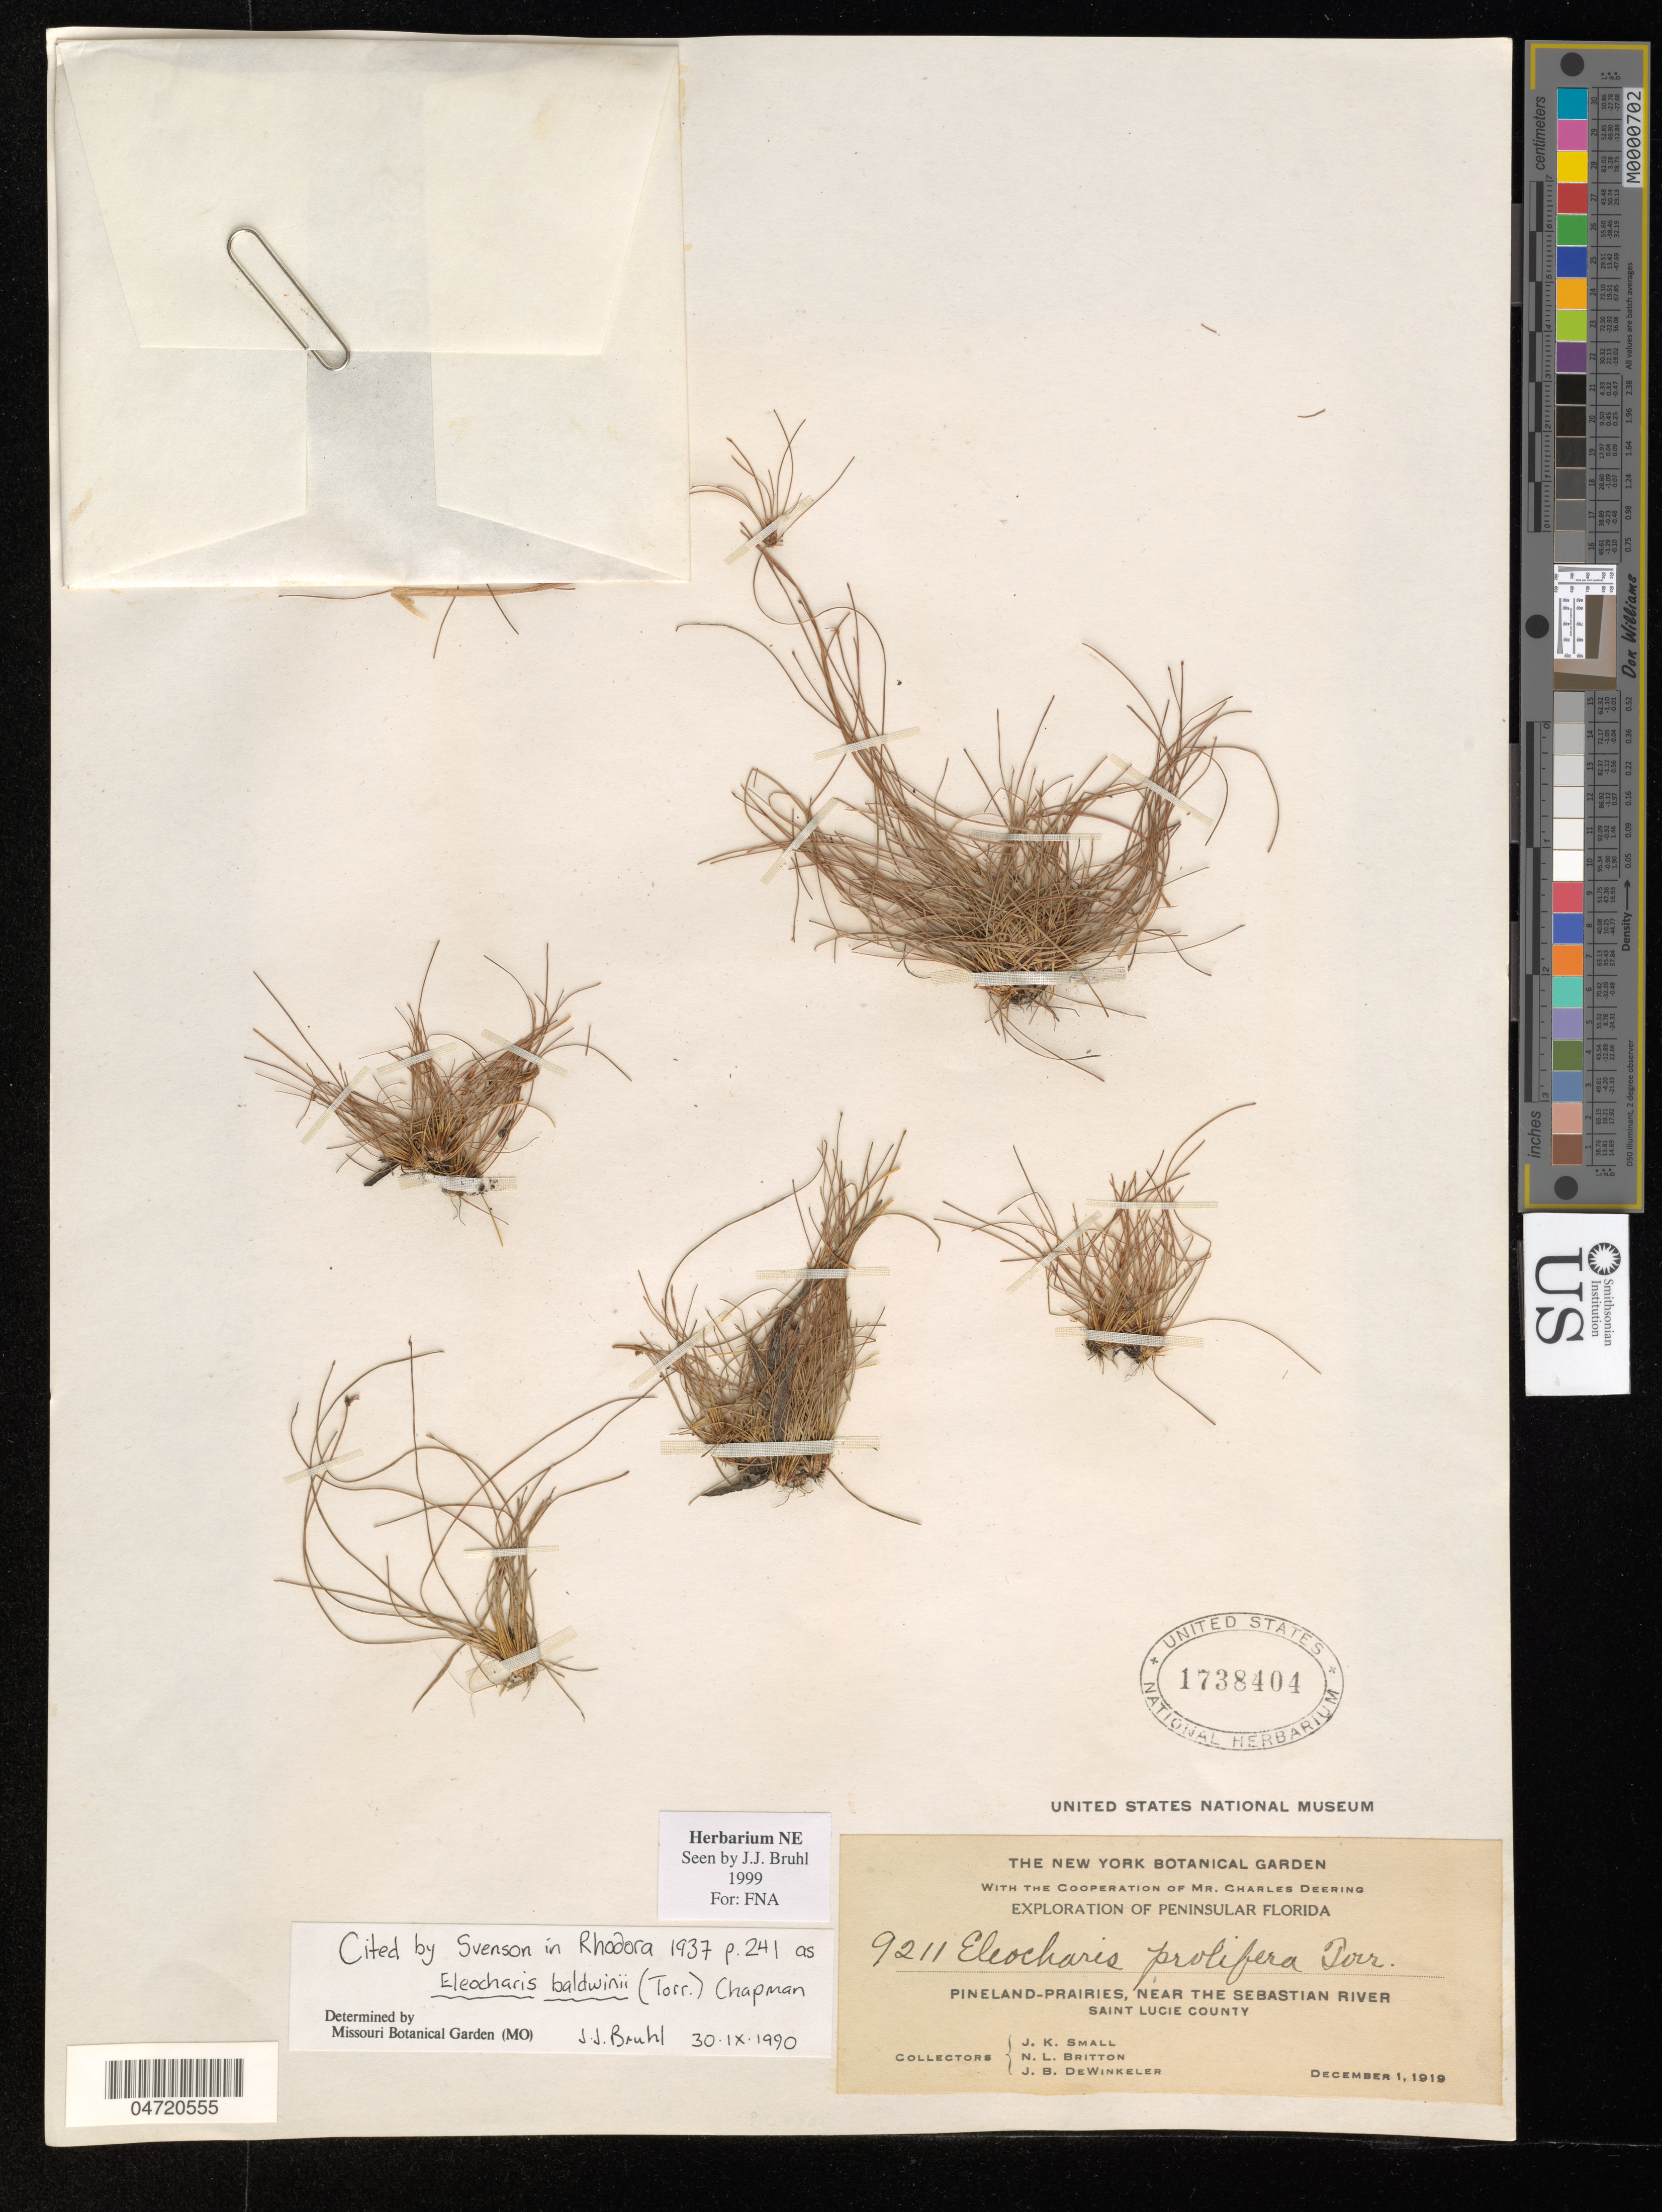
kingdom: Plantae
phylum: Tracheophyta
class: Liliopsida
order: Poales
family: Cyperaceae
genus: Eleocharis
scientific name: Eleocharis baldwinii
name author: (Torr.) Chapm.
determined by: Bruhl, J. J., (NE), University of New England (AUSTRALIA)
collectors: J. K. Small, N. Briton & J. B. Dewinkeler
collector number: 9211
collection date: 1919-12-01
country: United States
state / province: Florida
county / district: Saint Lucie County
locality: Peninsular Florida, Pineland-prairies, near the Sebastian River, Saint Lucie county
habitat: Pineland-Prairies, near the Sebastian River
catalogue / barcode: US 1738404